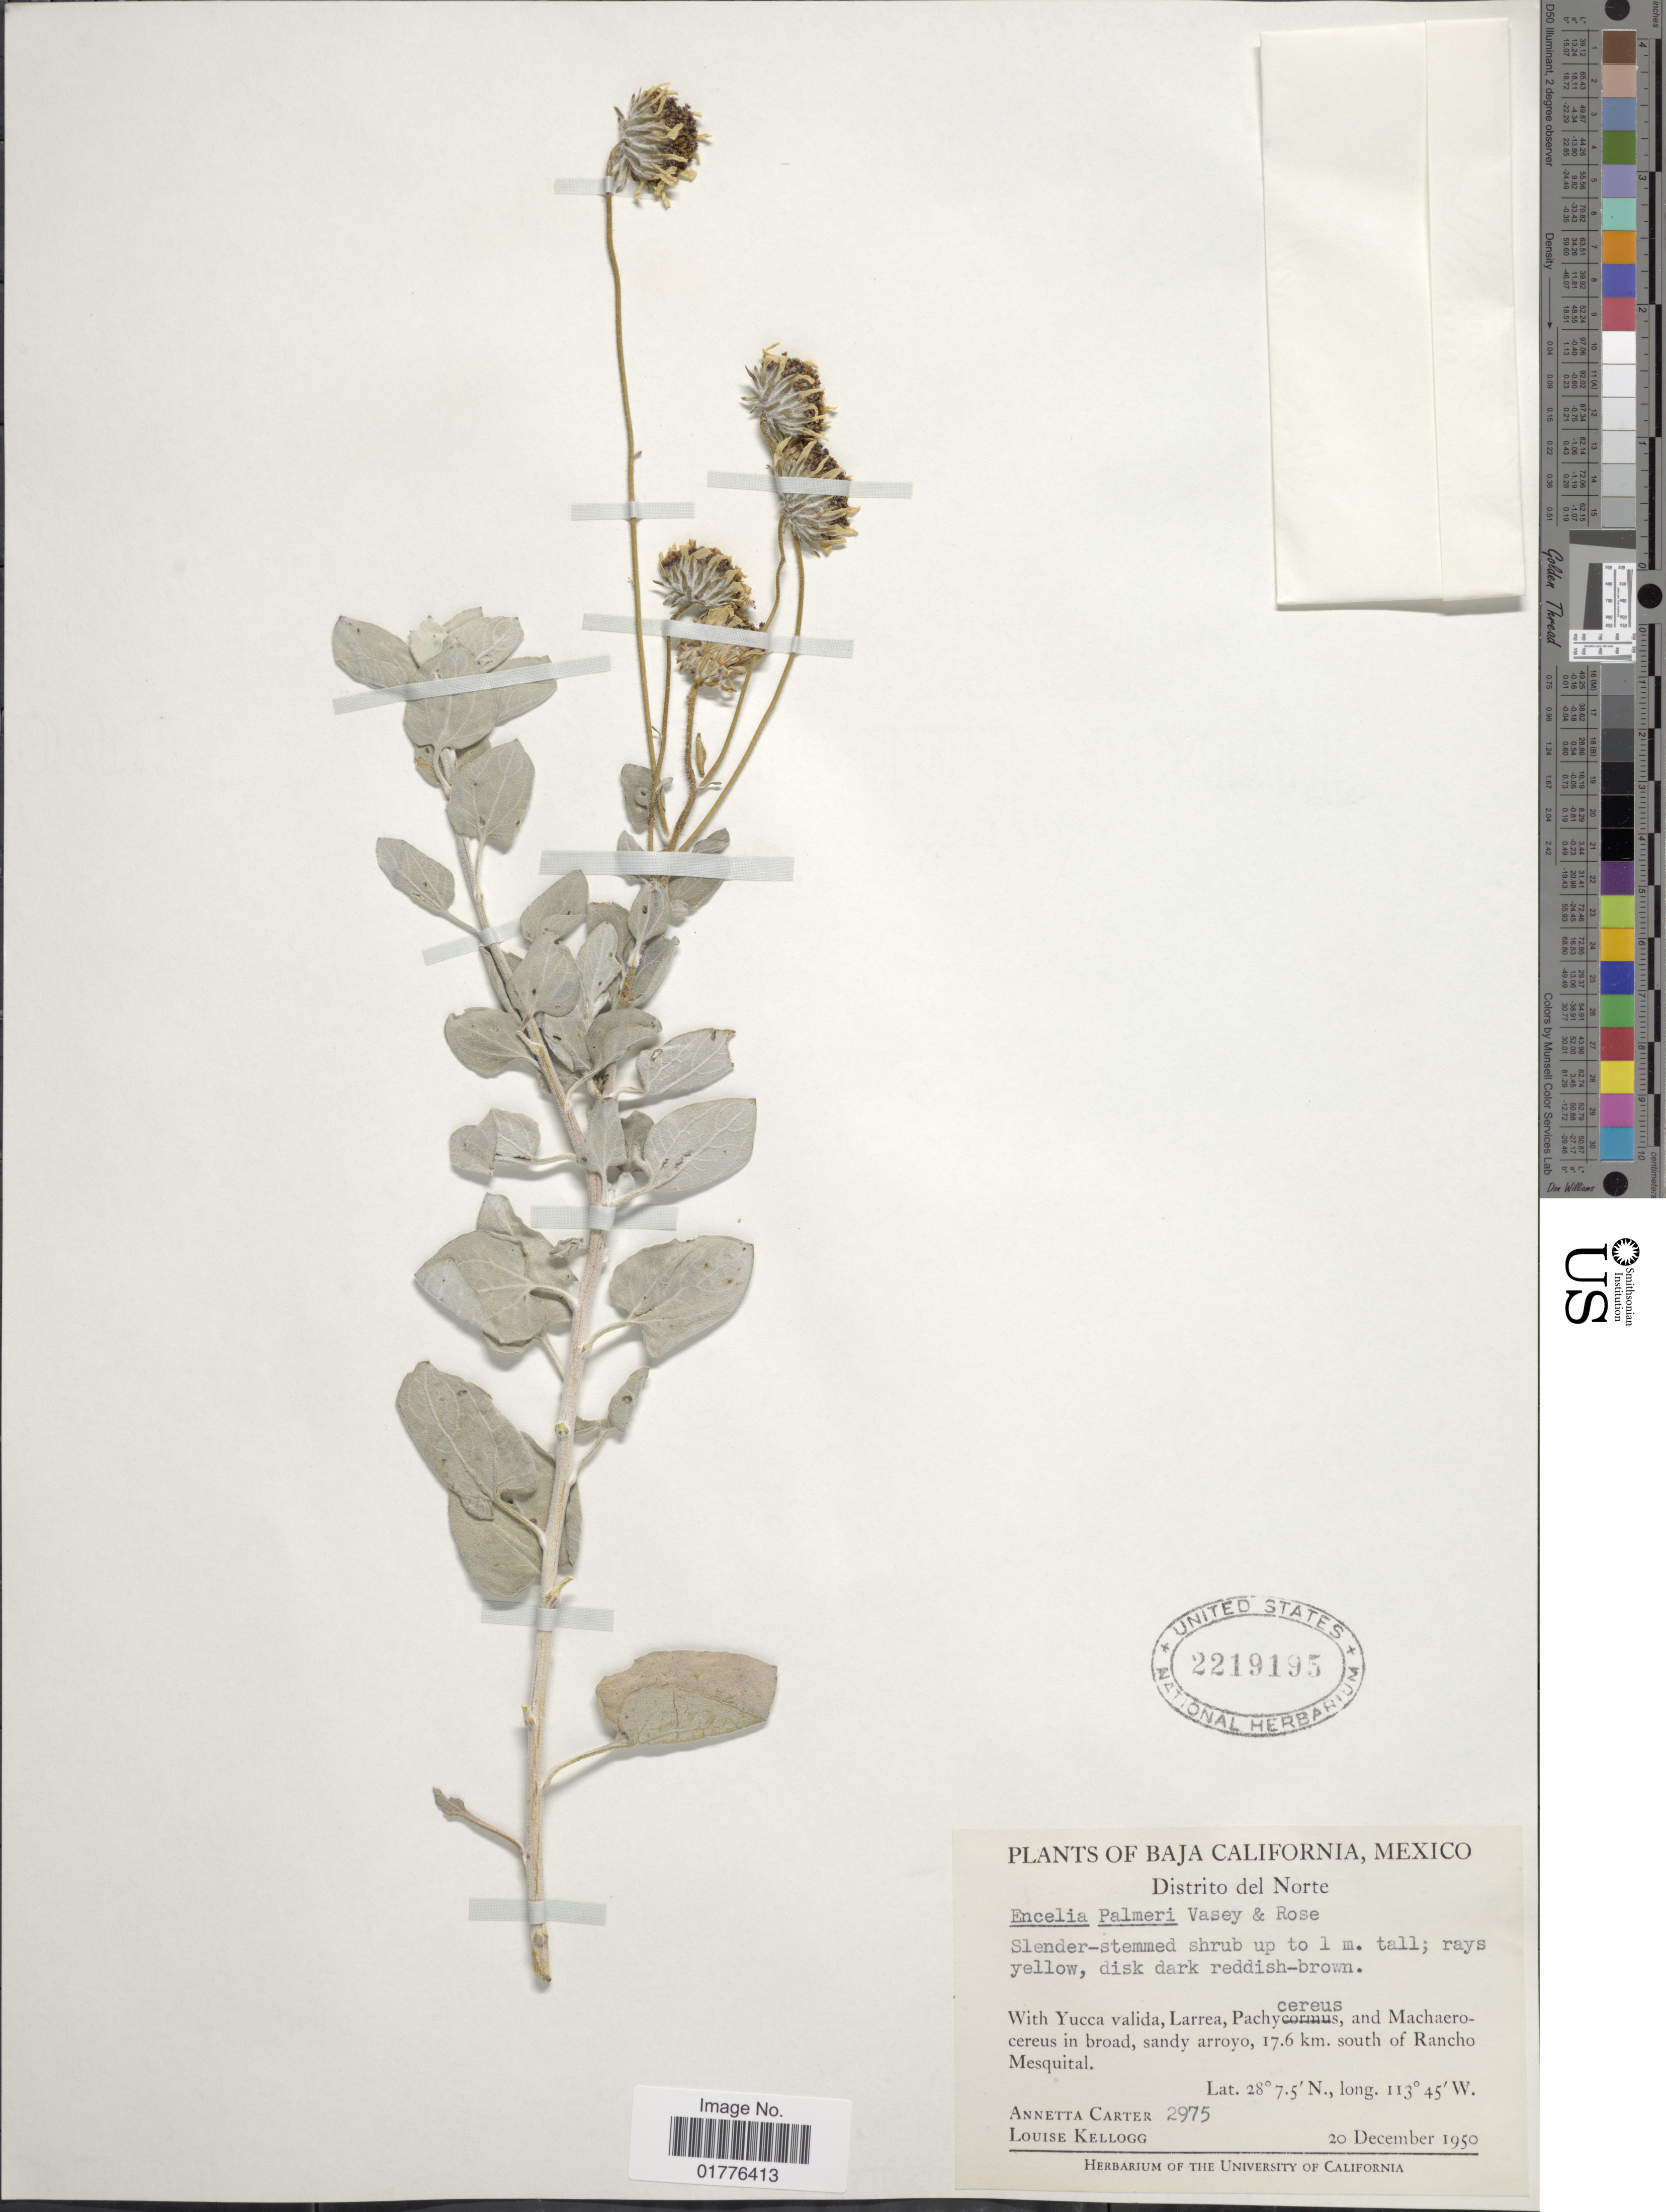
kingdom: Plantae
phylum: Tracheophyta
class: Magnoliopsida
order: Asterales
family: Asteraceae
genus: Encelia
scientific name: Encelia palmeri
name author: Vasey & Rose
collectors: A. Carter & L. Kellogg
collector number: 2975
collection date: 1950-12-20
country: Mexico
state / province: Baja California Sur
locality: Distrito del Norte, 17.6 km. south of Rancho Mesquital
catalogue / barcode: US 2219195